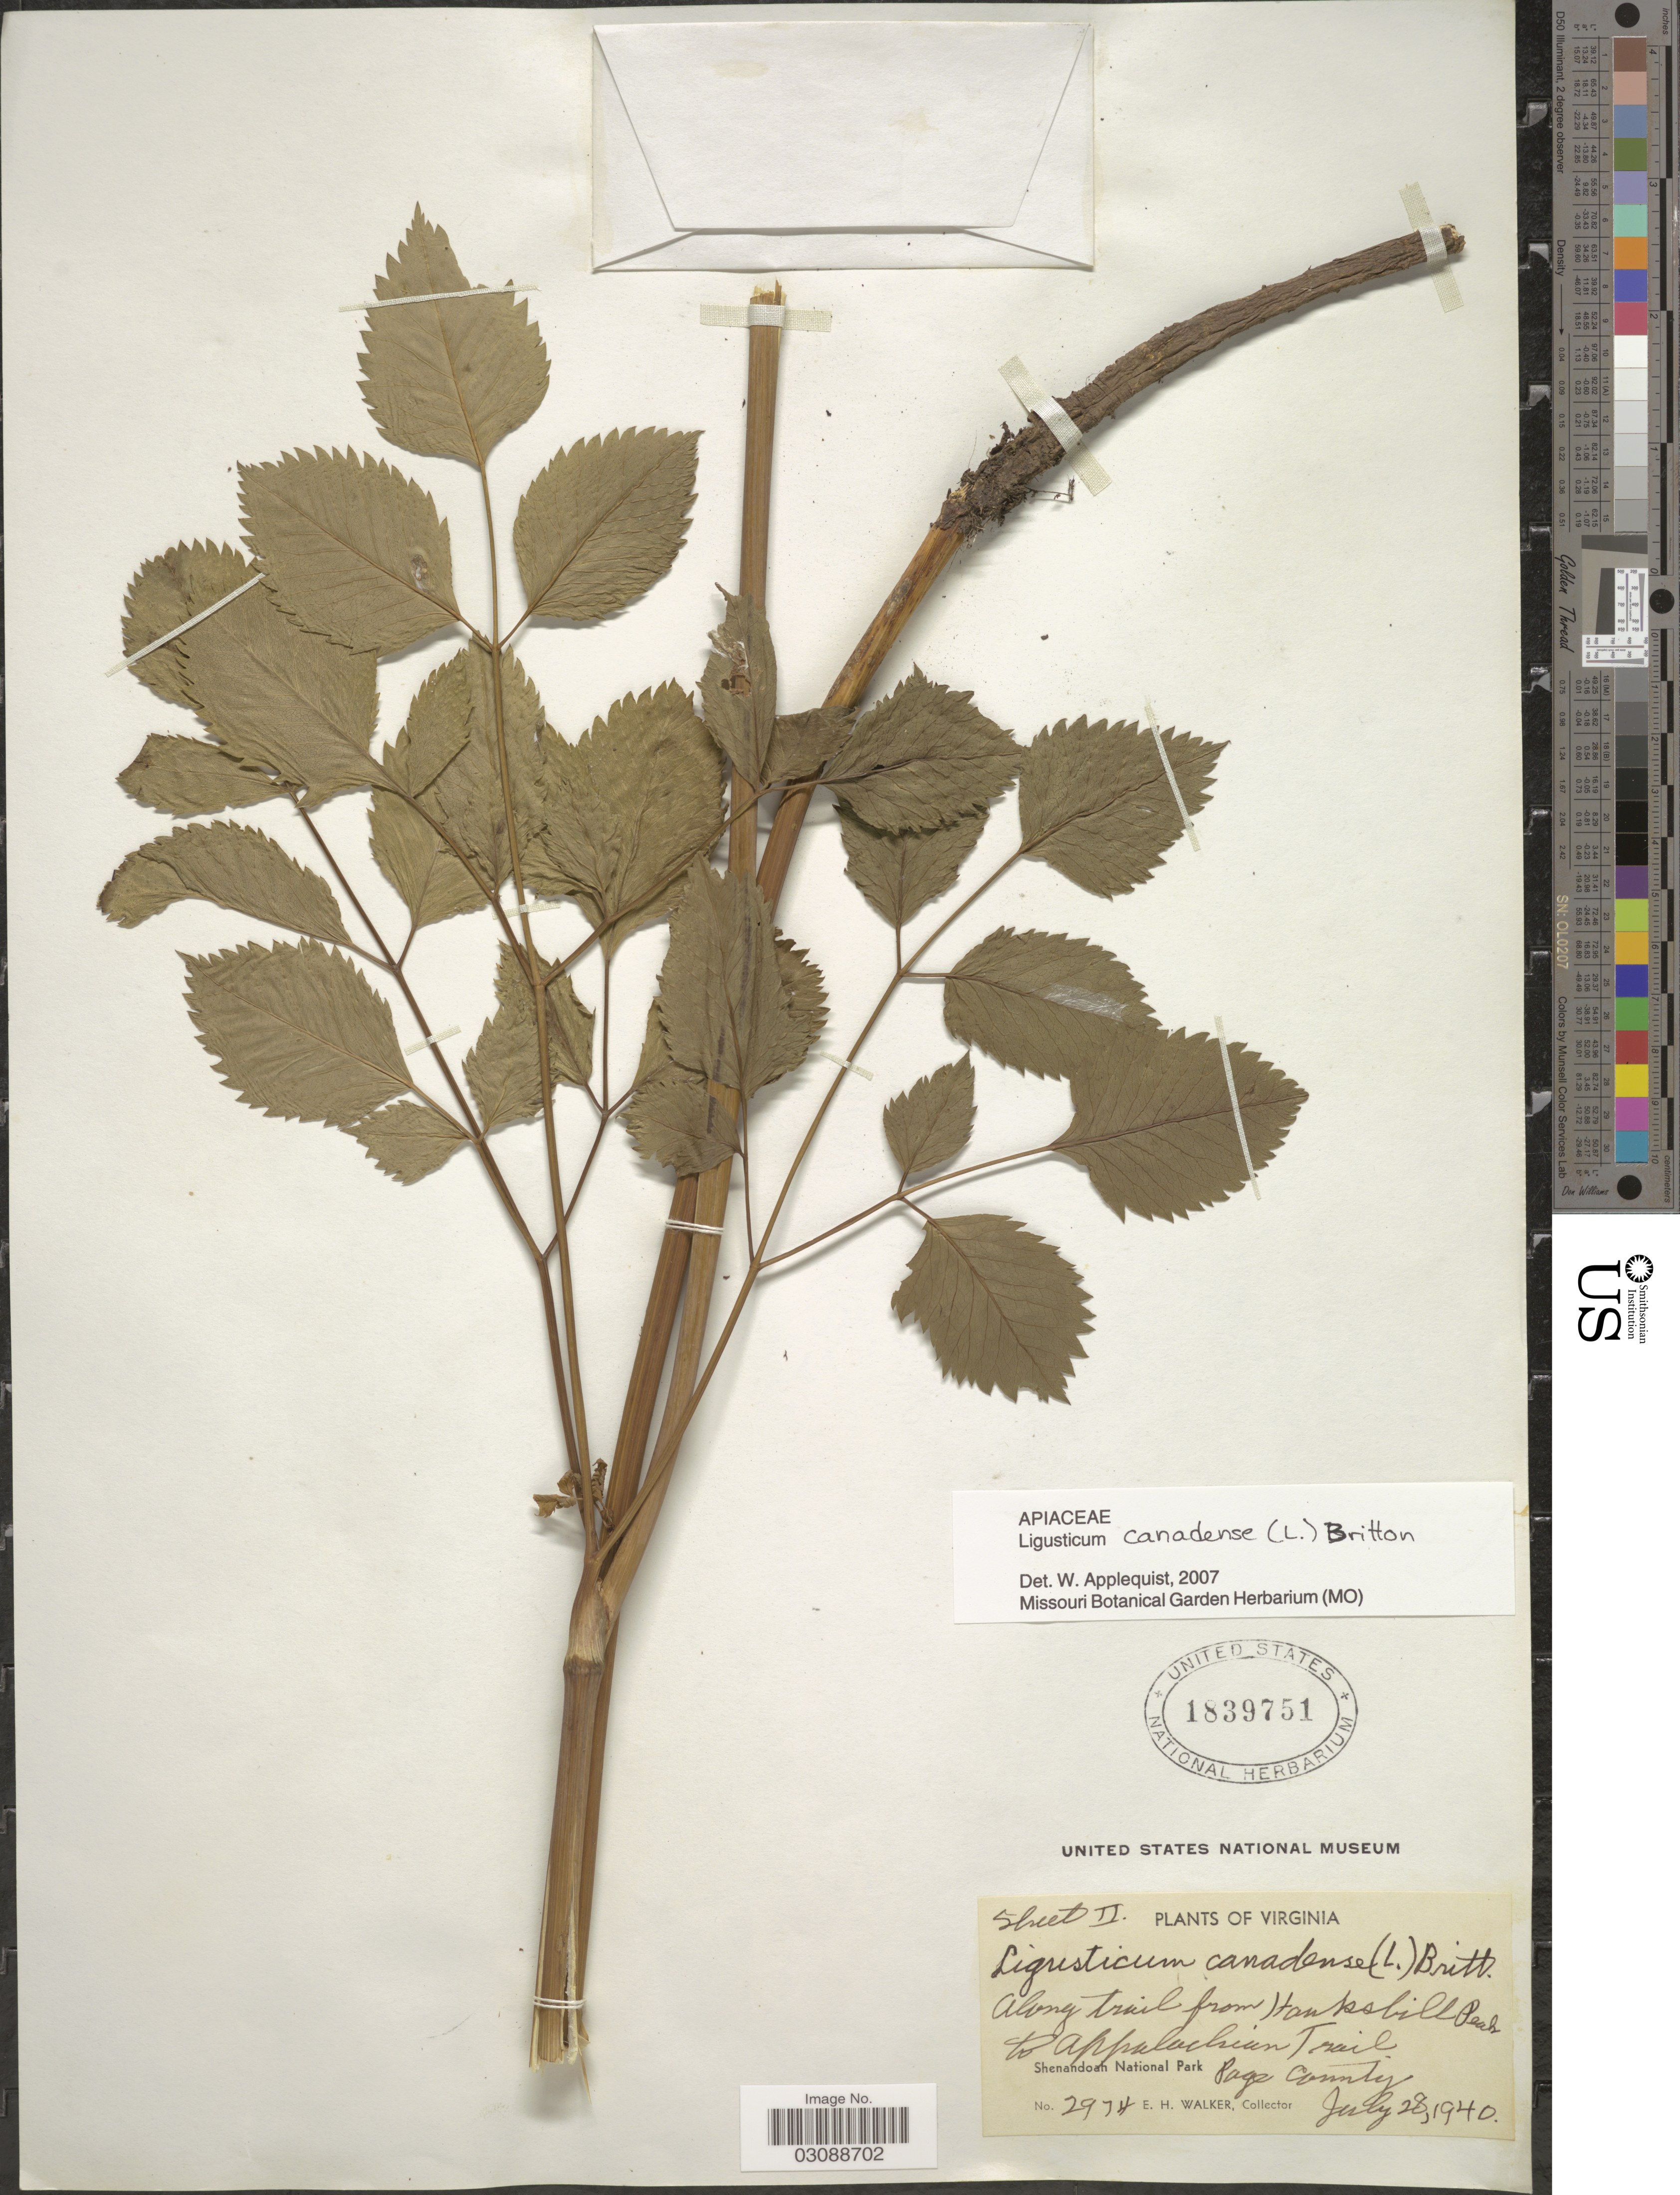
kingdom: Plantae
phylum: Tracheophyta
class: Magnoliopsida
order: Apiales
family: Apiaceae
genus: Ligusticum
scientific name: Ligusticum canadense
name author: (L.) Britton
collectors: E. H. Walker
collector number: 2974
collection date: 1940-07-28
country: United States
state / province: Virginia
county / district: Page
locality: Along trail from Hamshill Peak to Appalachian Trail. Shenandoah National Park. Page County.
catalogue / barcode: US 1839751